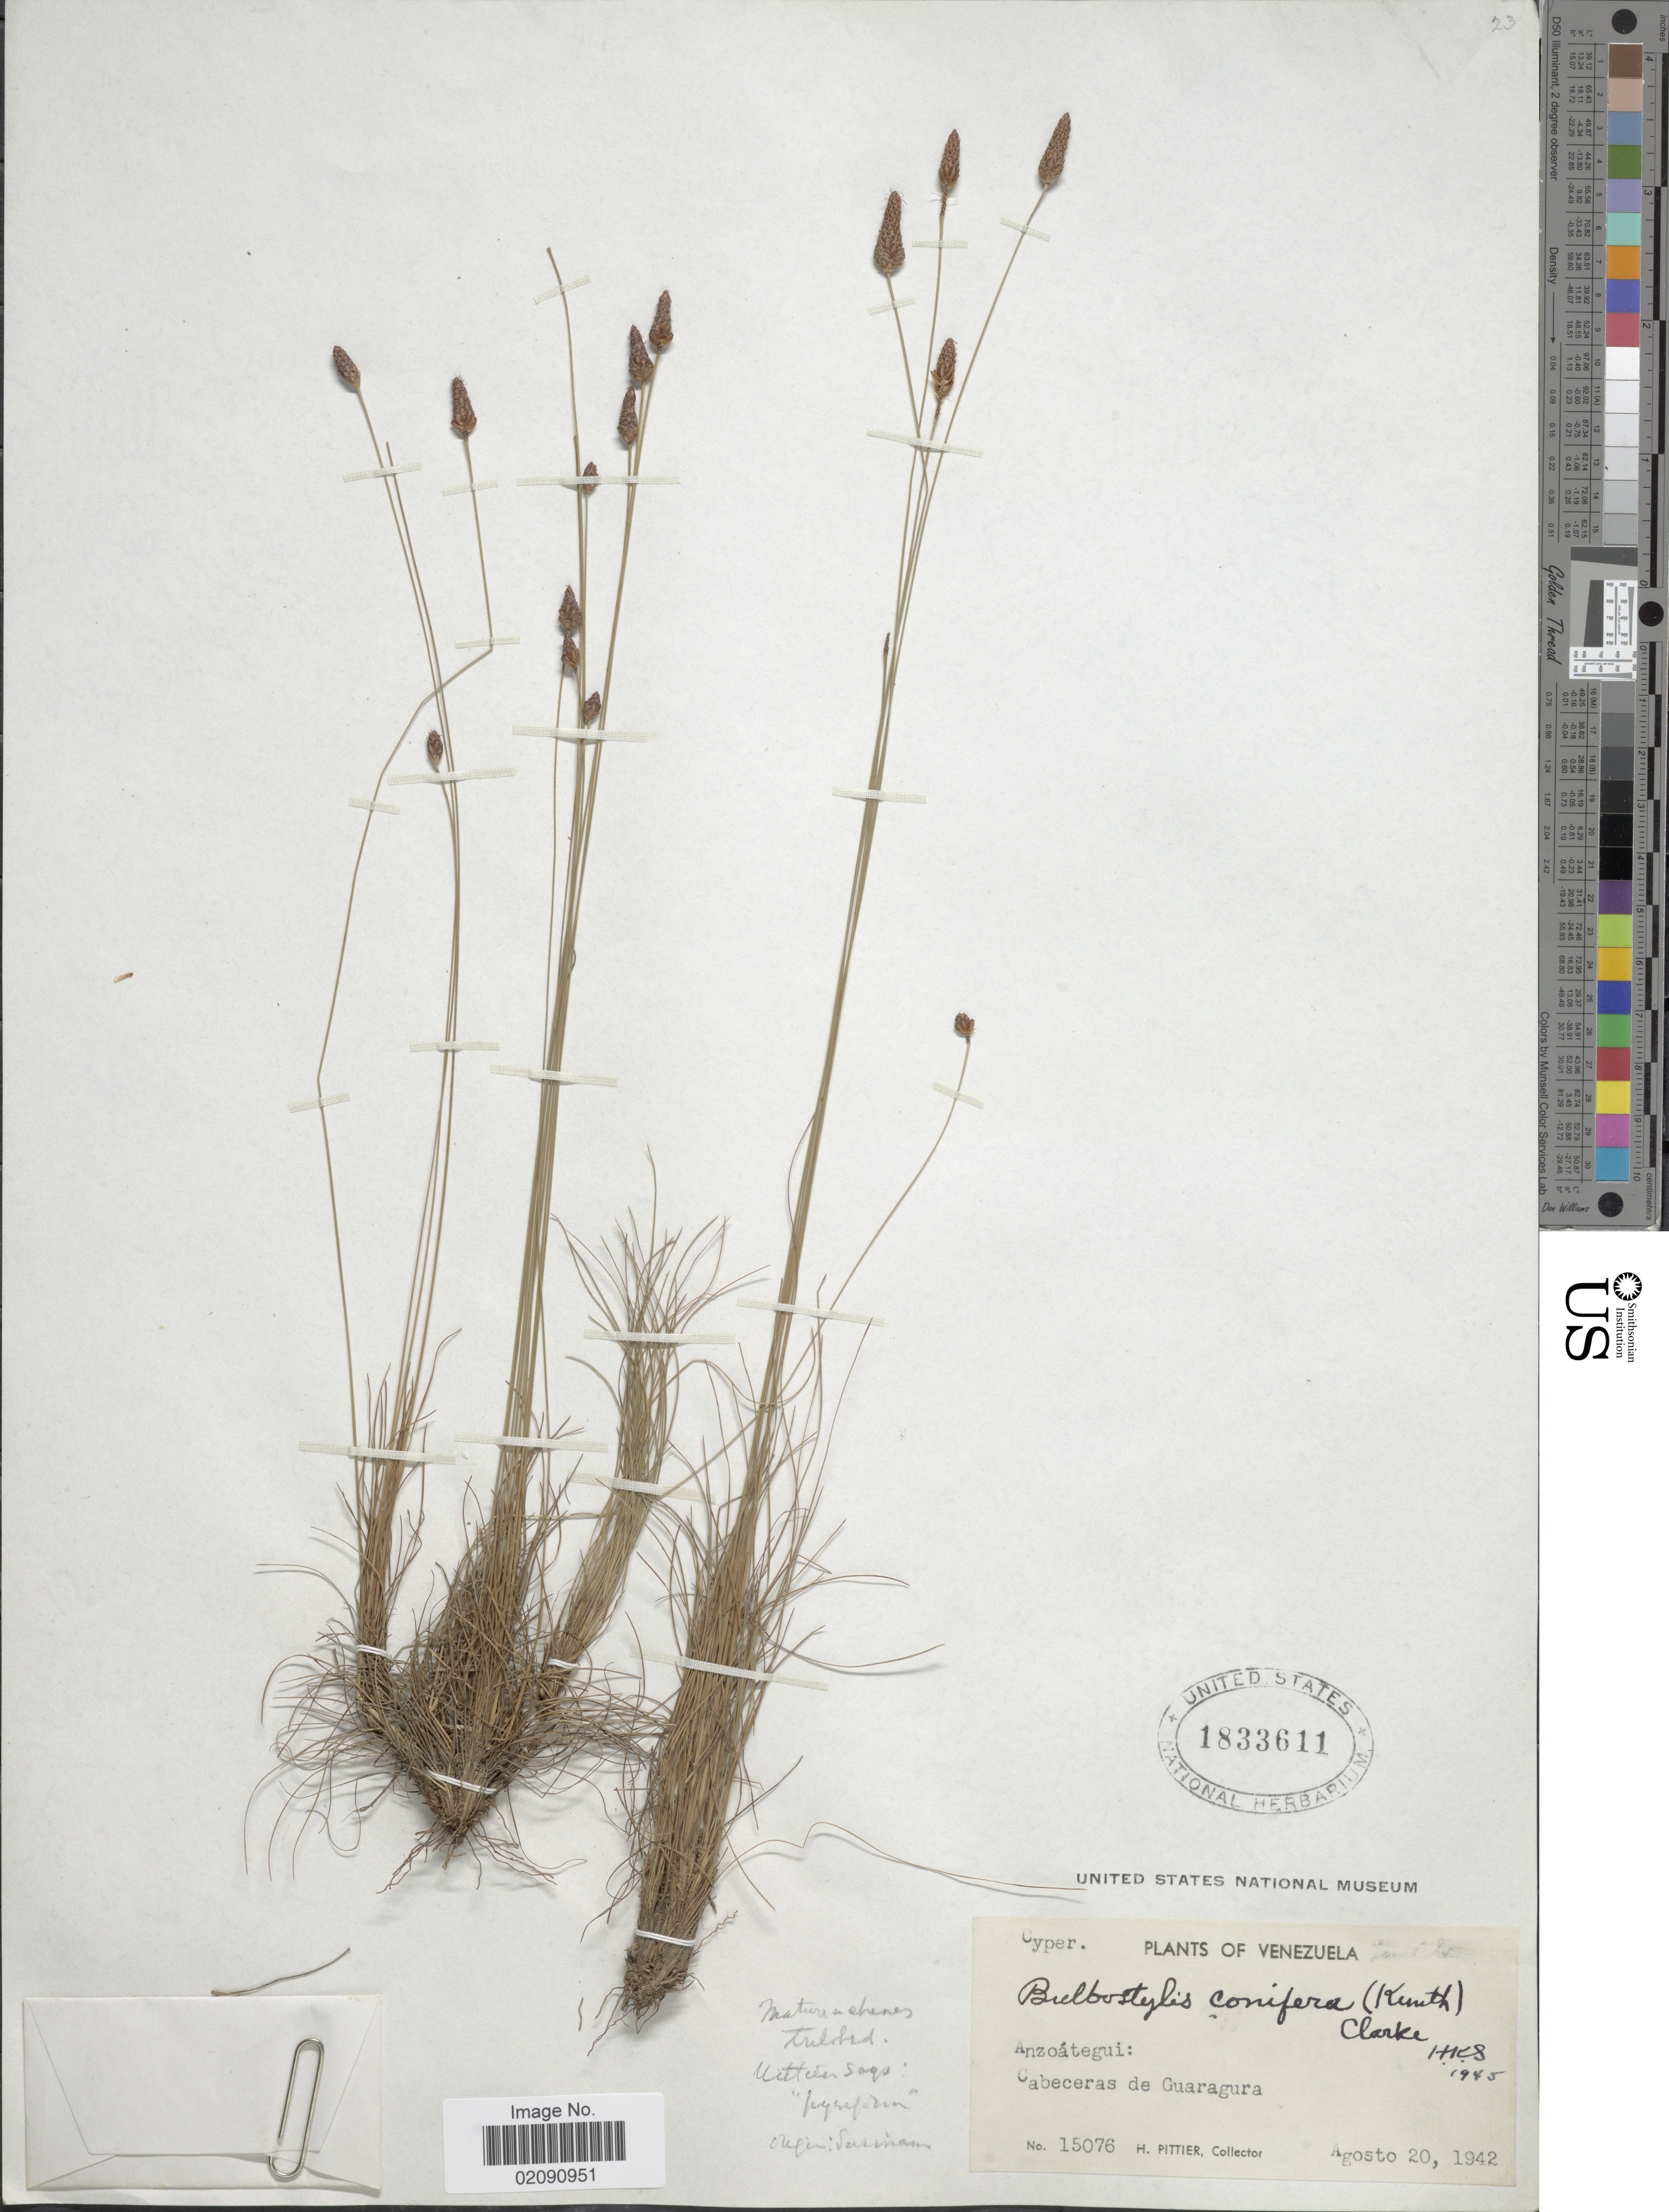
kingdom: Plantae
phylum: Tracheophyta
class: Liliopsida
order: Poales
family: Cyperaceae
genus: Bulbostylis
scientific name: Bulbostylis conifera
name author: (Kunth) C.B. Clarke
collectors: H. F. Pittier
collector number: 15076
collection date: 1942-08-20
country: Venezuela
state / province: Anzoategui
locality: Cabeceras de Guaragura.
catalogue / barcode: US 1833611